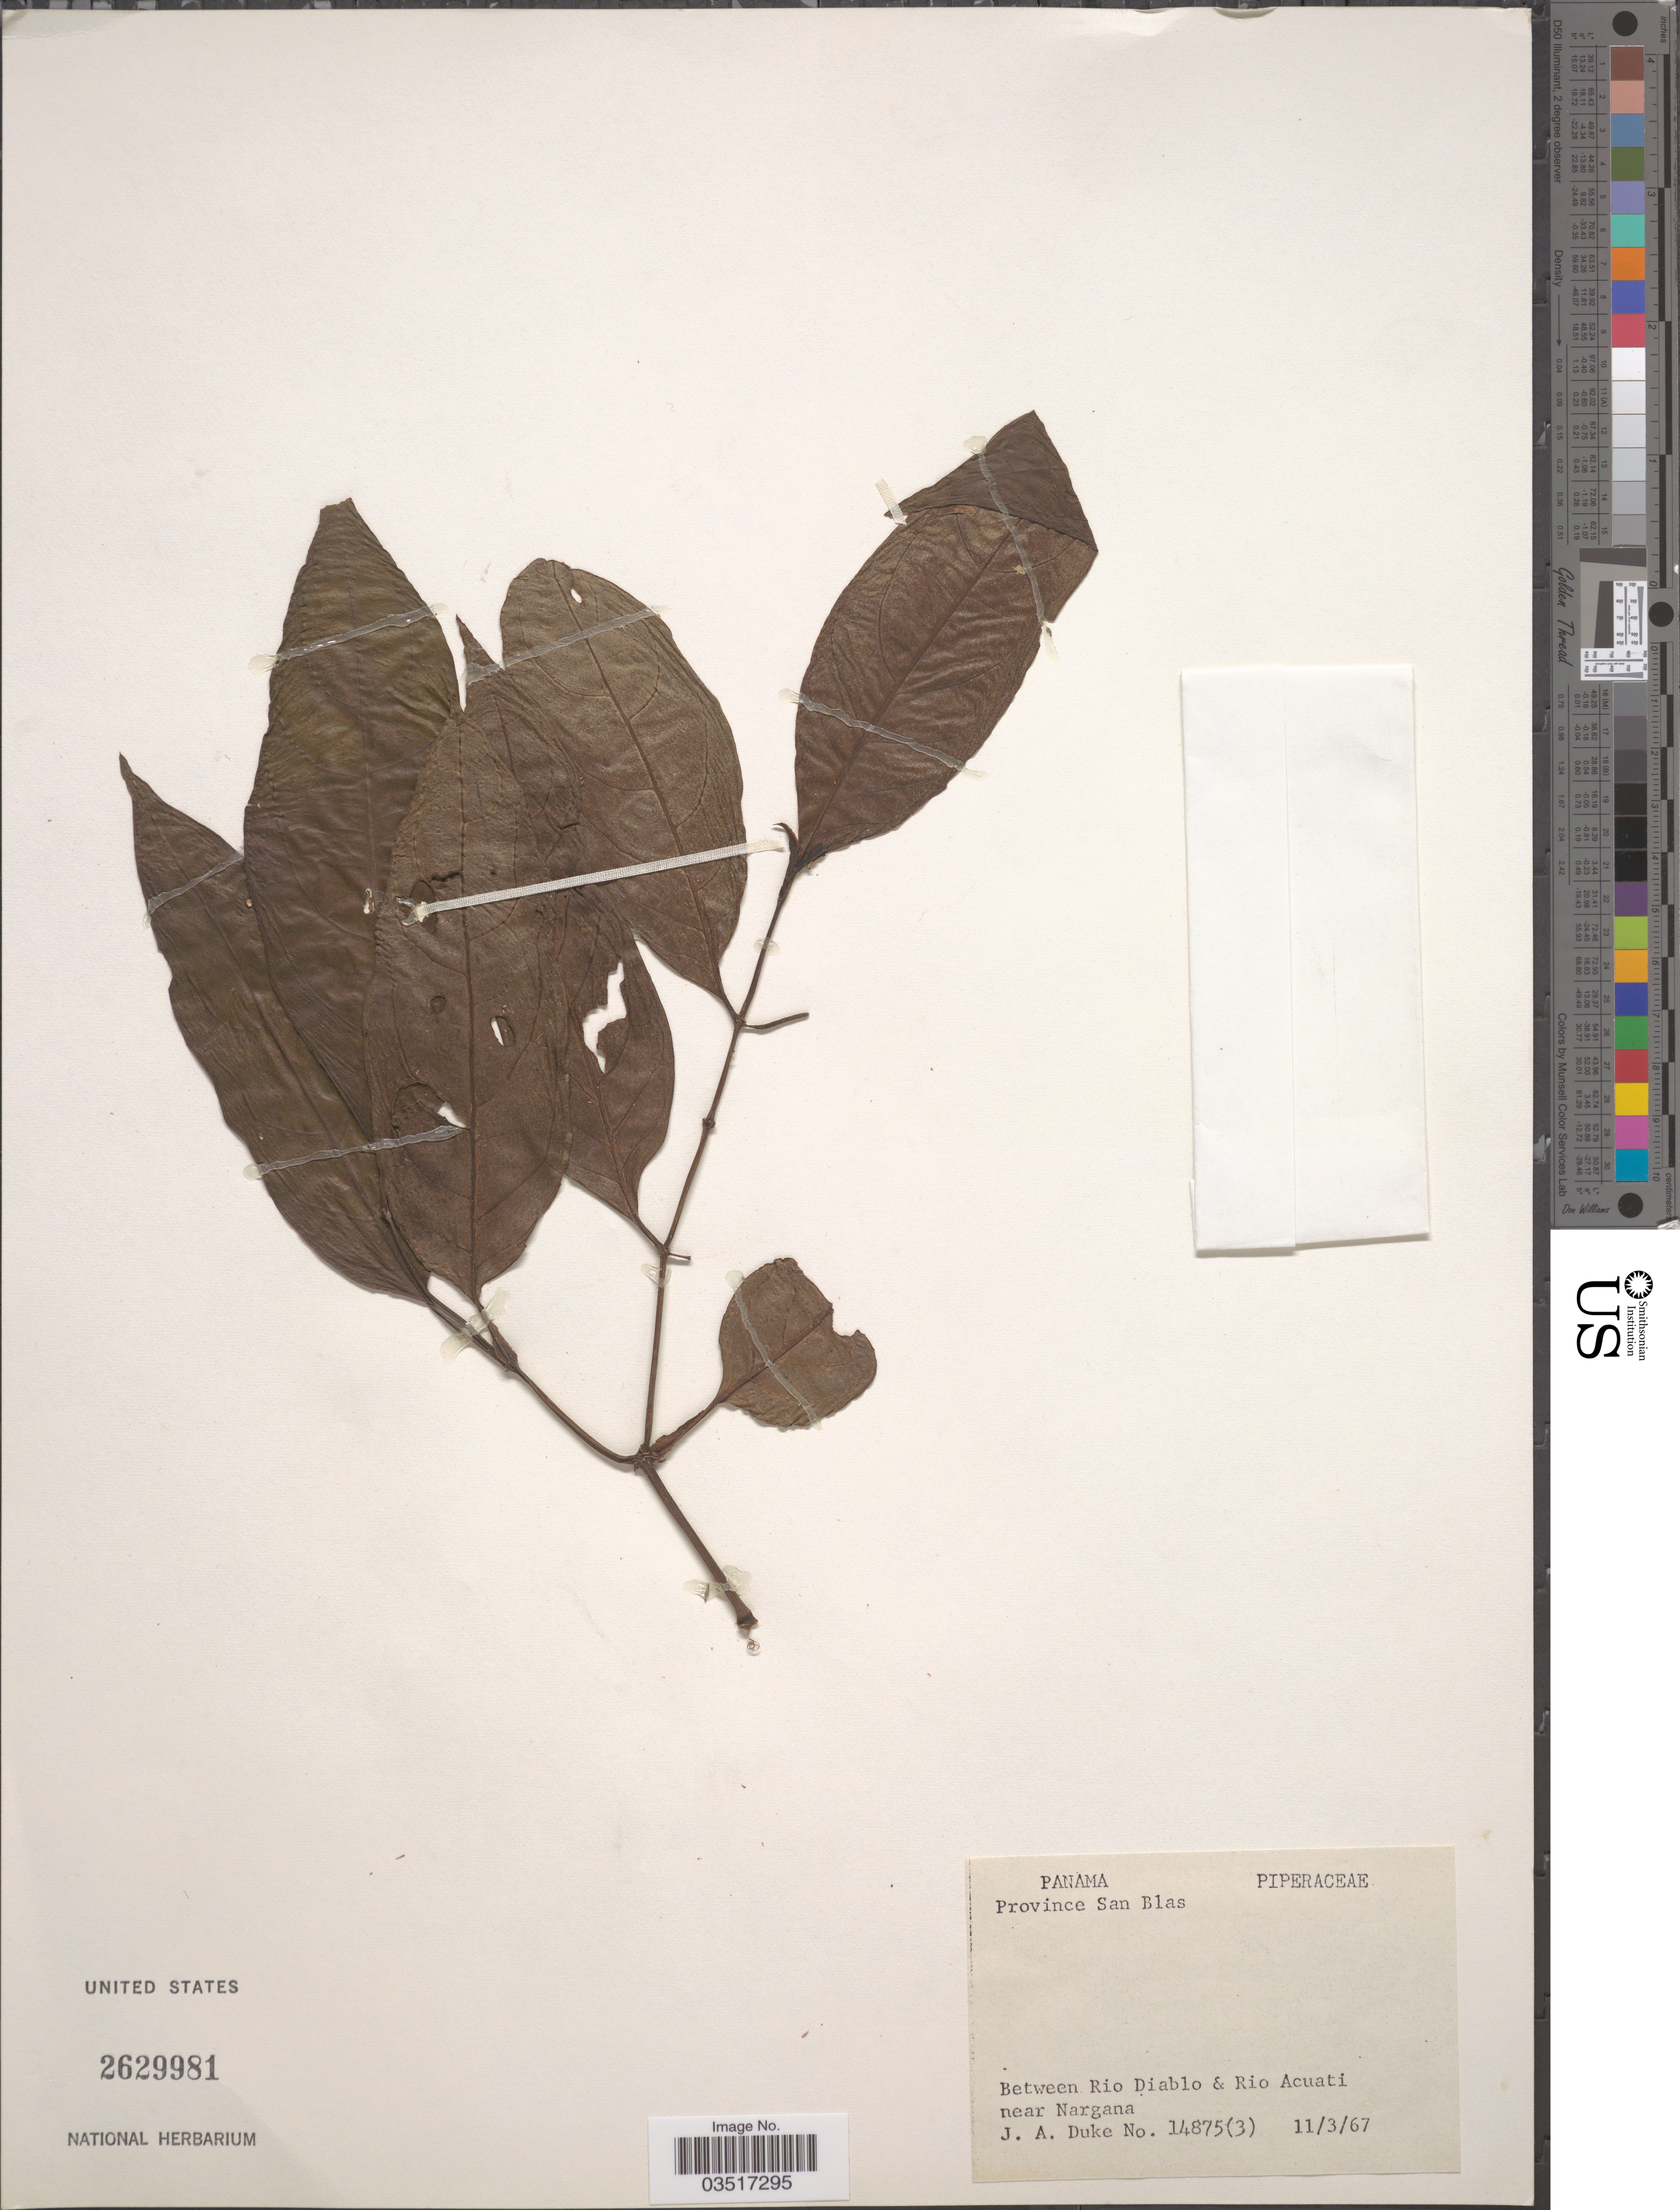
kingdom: Plantae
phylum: Tracheophyta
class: Magnoliopsida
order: Piperales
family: Piperaceae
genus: Piper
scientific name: Piper sp.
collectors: J. A. Duke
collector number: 14875(3)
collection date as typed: Transcribed d/m/y: 11/3/67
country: Panama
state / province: Kuna Yala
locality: Province San Blas. Between Rio Diablo & Rio Acuati near Nargana.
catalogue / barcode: US 2629981